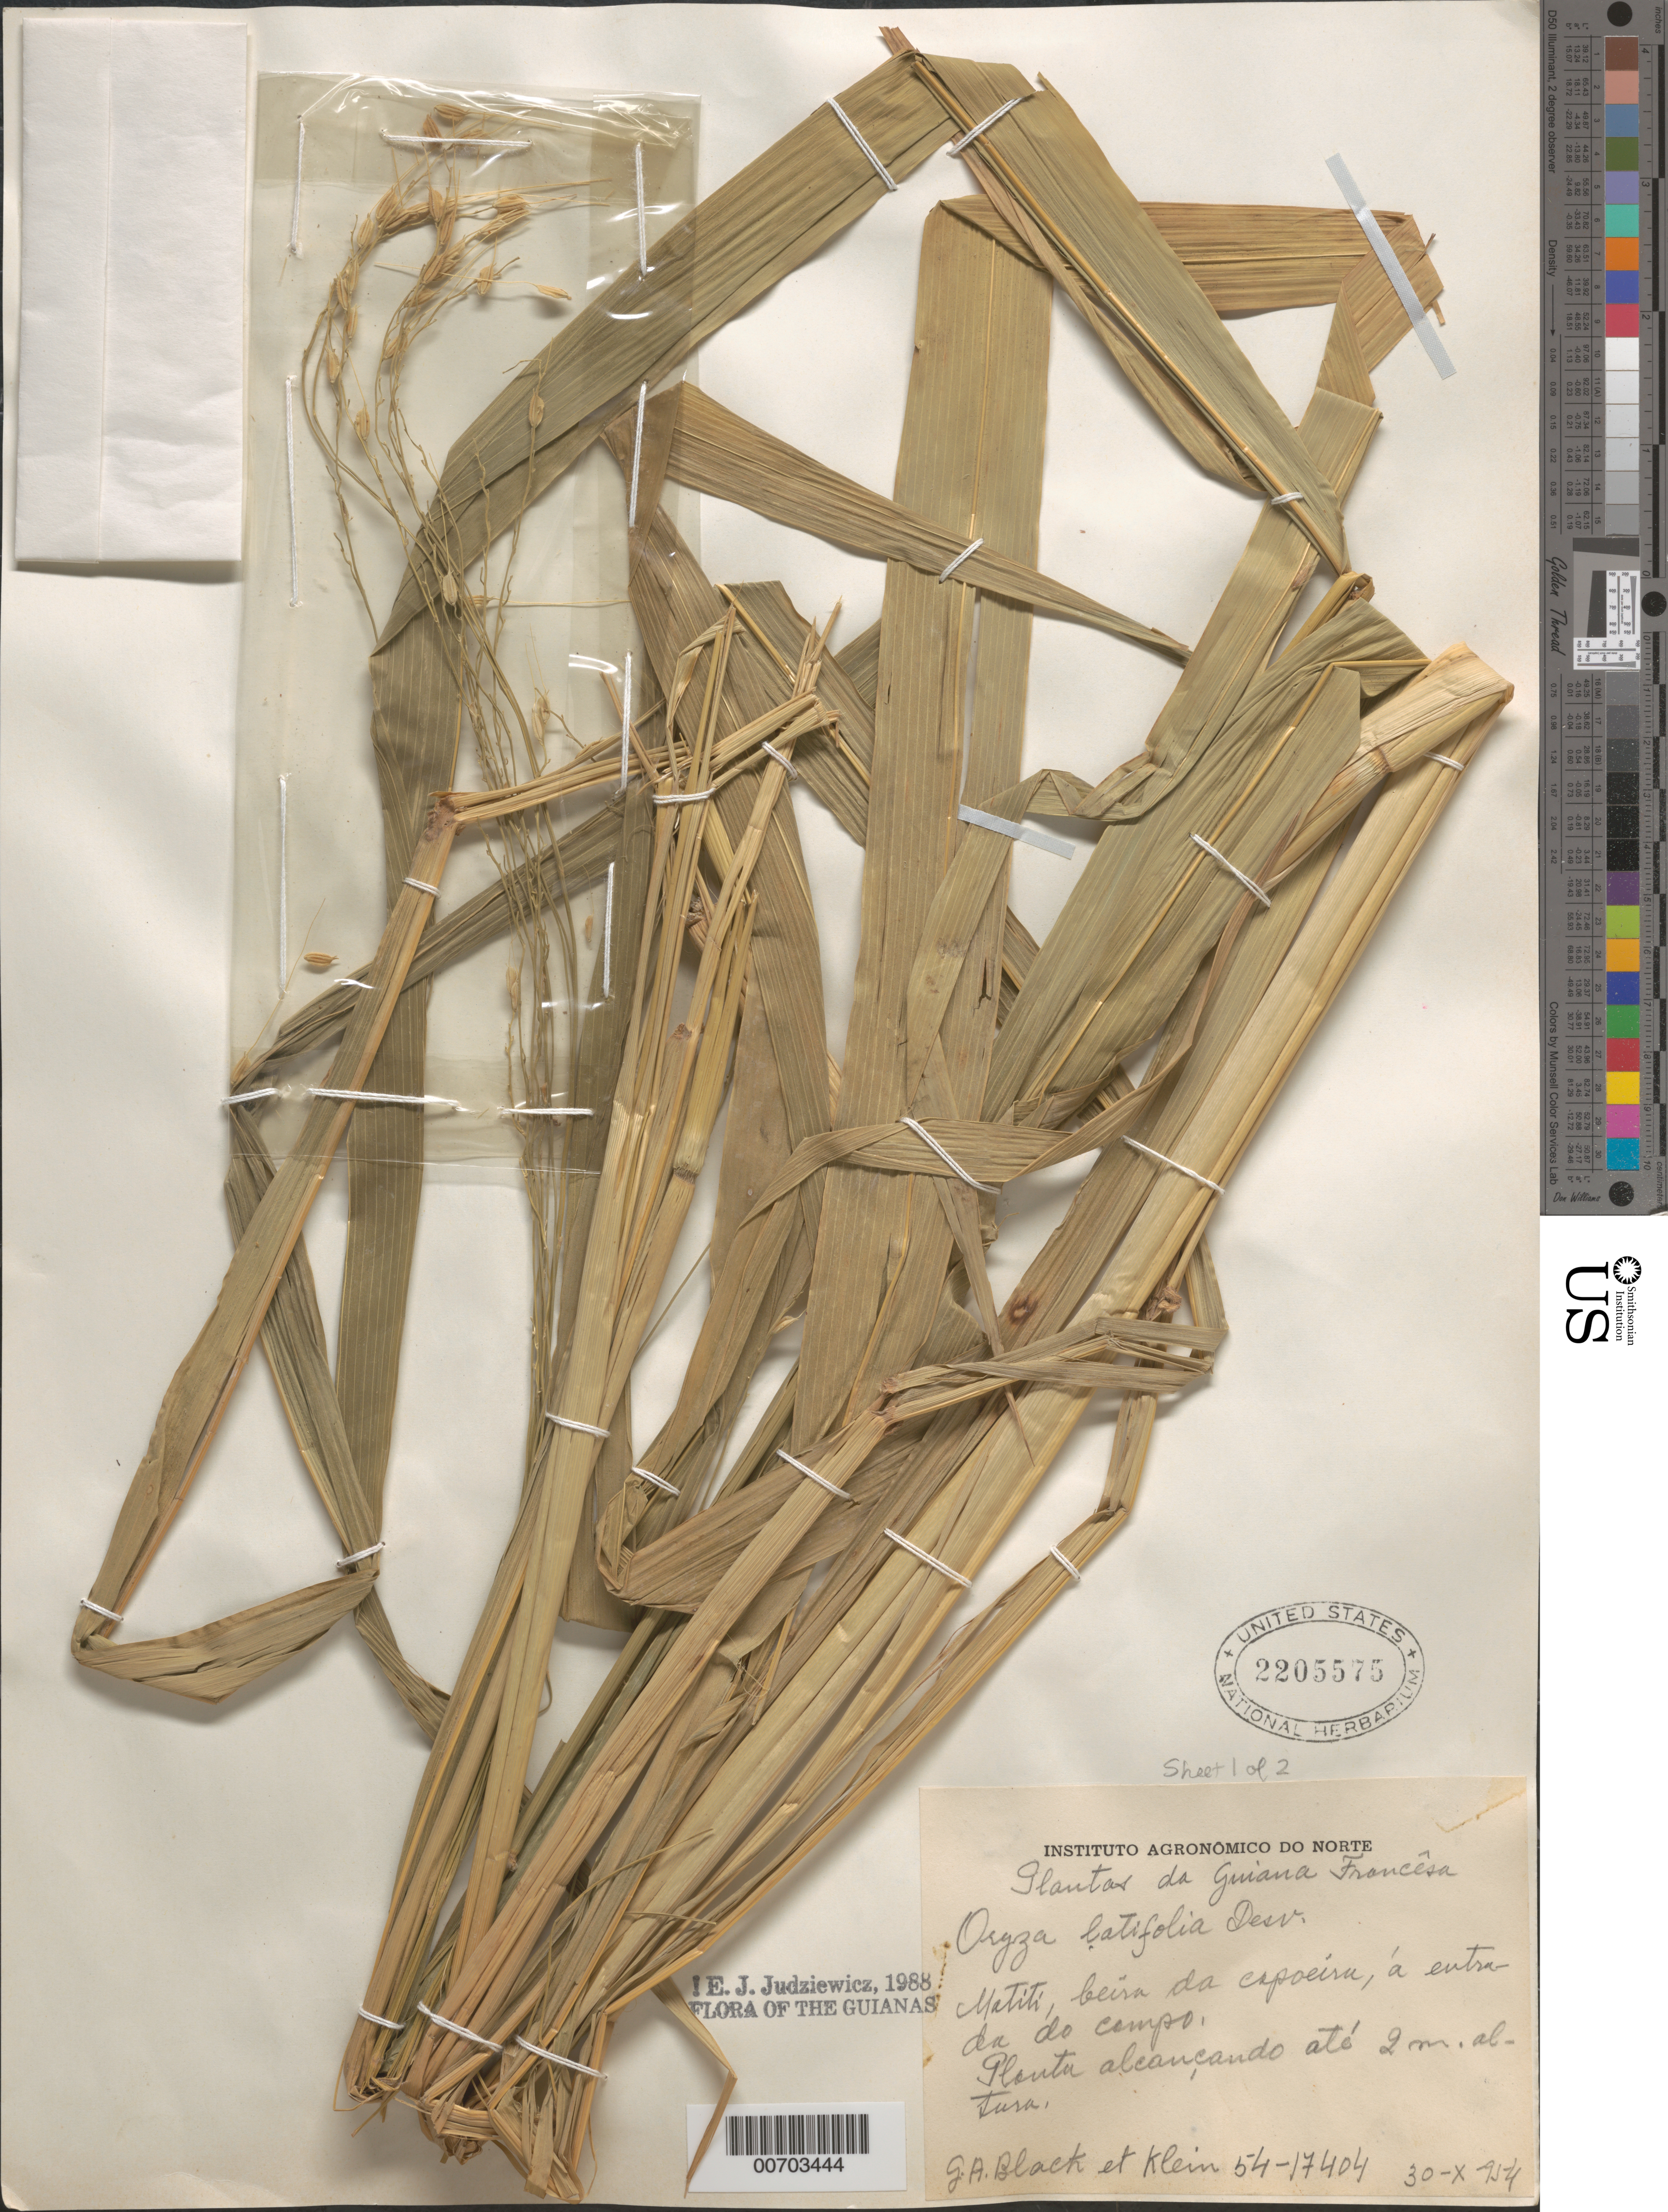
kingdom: Plantae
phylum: Tracheophyta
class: Liliopsida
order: Poales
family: Poaceae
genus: Oryza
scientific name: Oryza latifolia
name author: Desv.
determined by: Judziewicz, E. J.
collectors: G. A. Black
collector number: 54 17404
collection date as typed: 30-Oct-54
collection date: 1954-10-30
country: French Guiana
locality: Matiti, beira da capoeira, a entrada do campo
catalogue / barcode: US 2205575